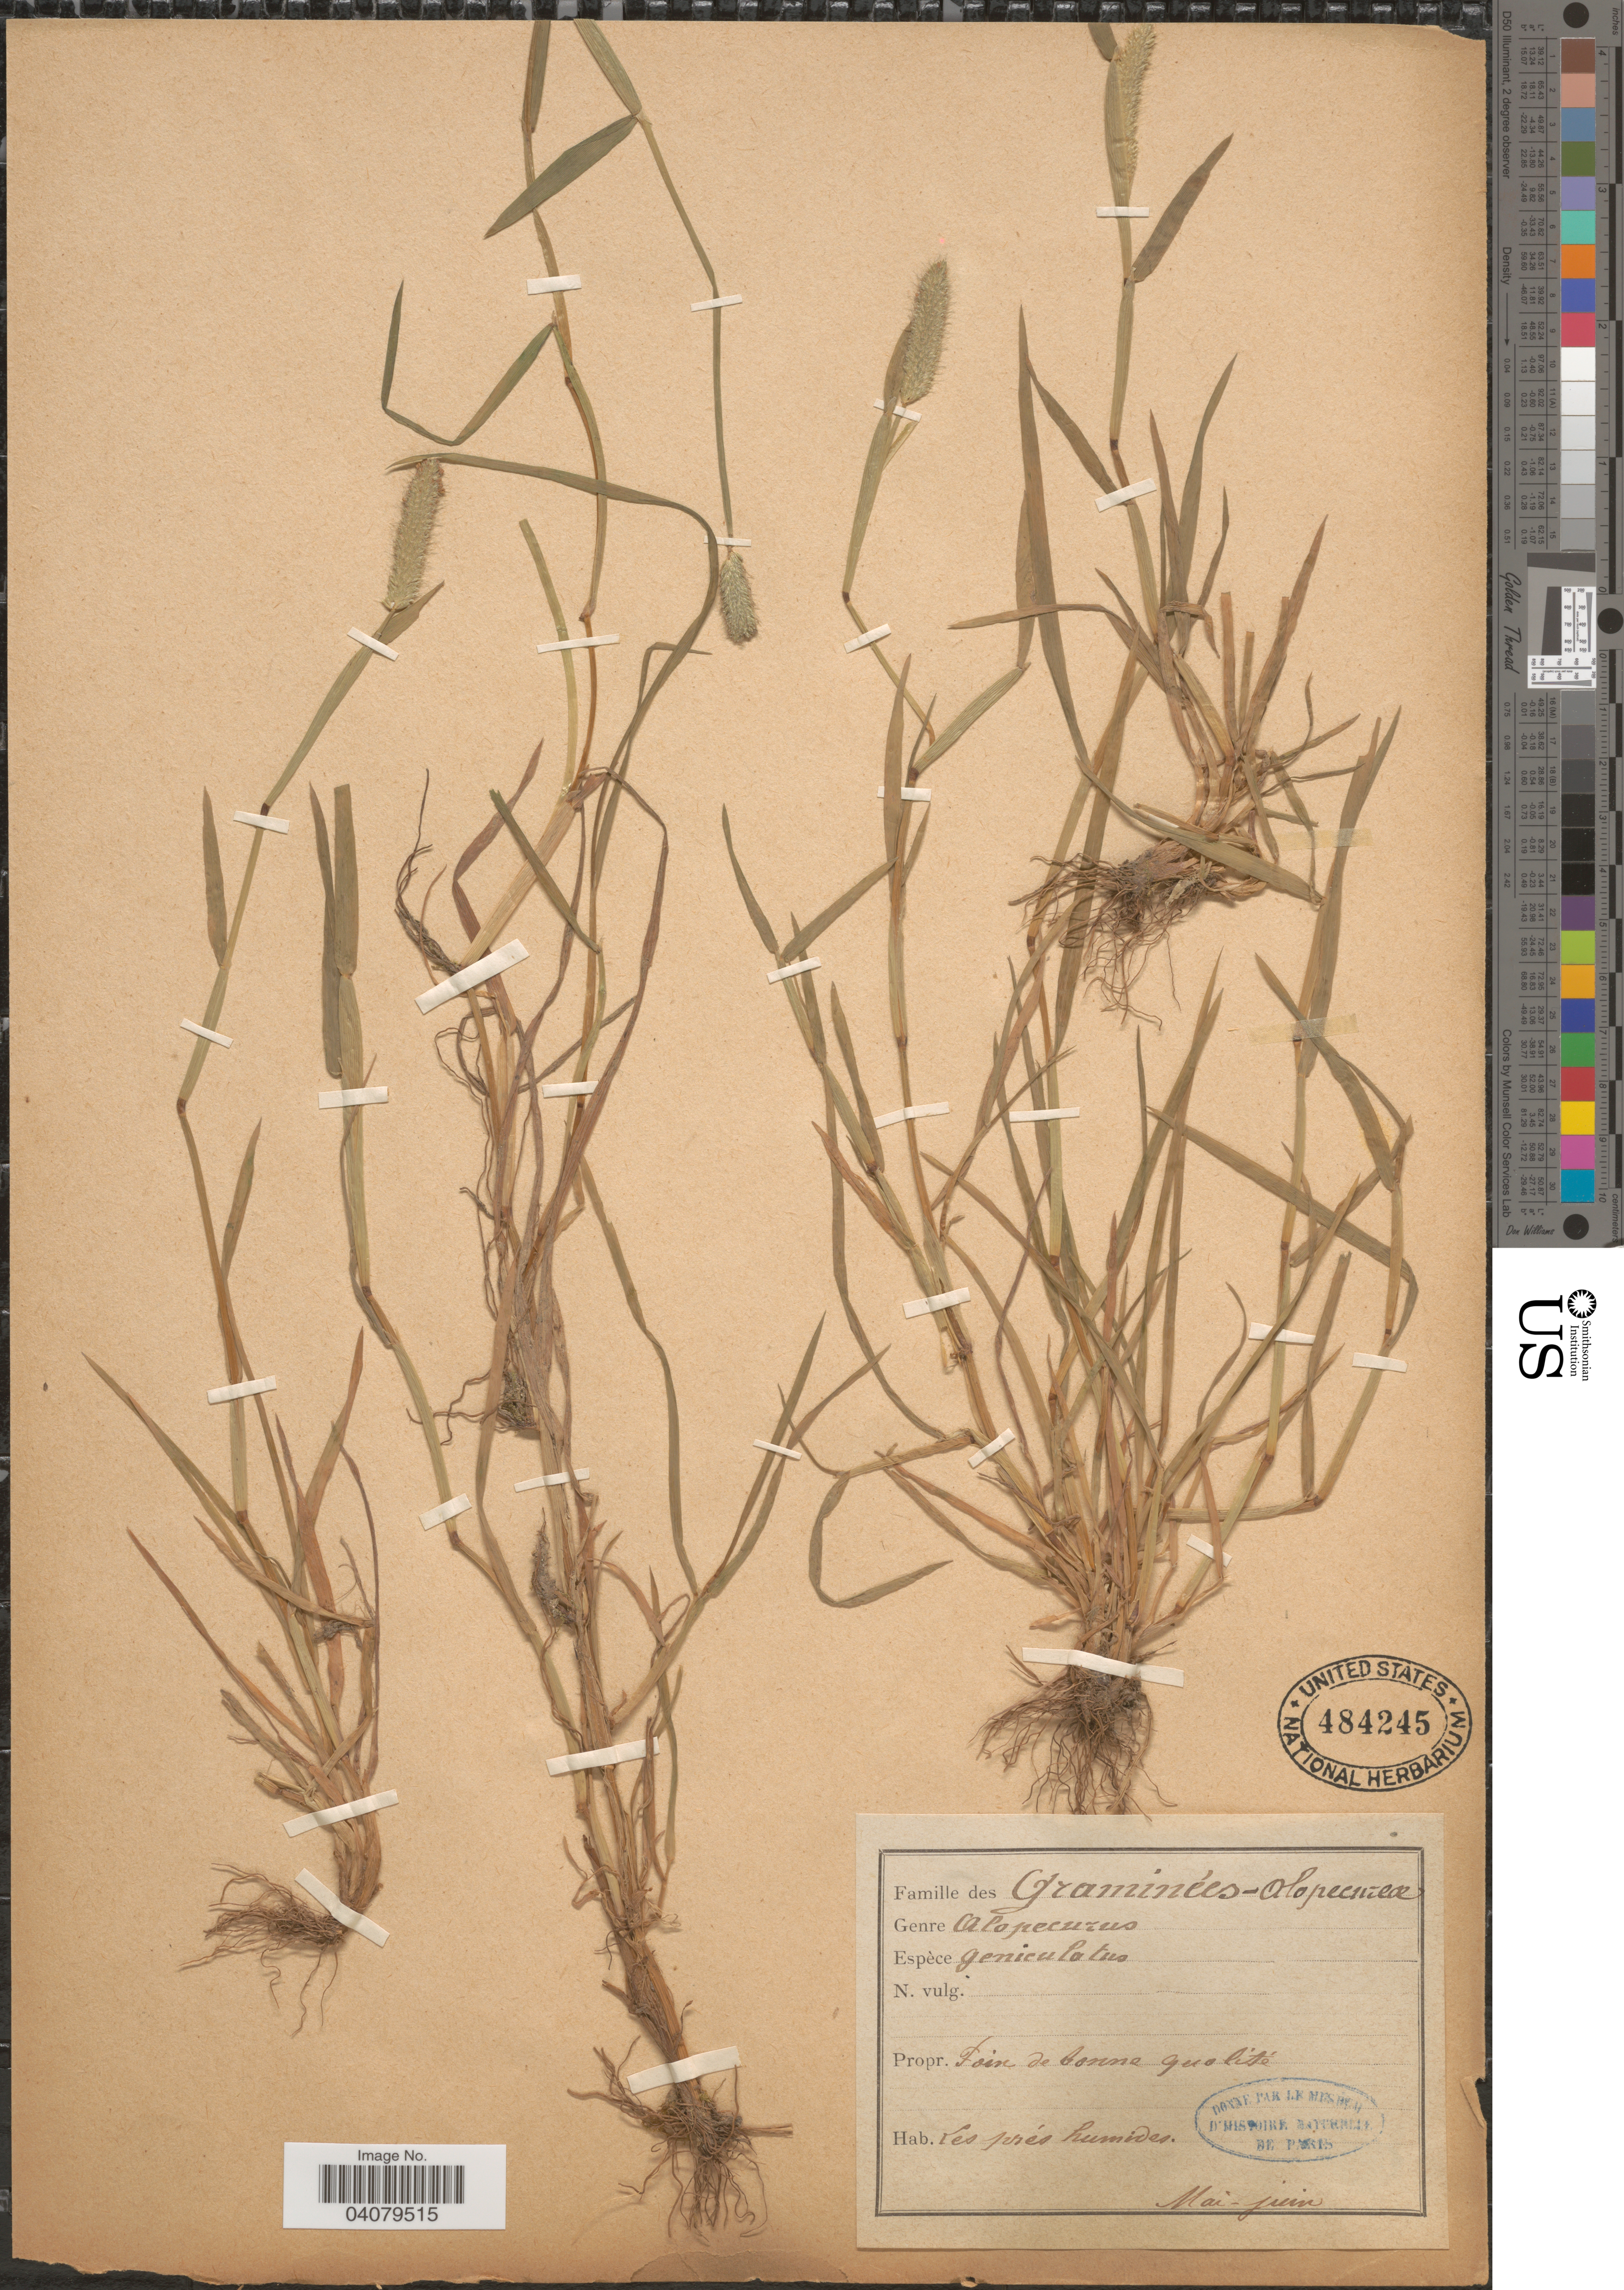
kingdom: Plantae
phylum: Tracheophyta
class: Liliopsida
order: Poales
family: Poaceae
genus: Alopecurus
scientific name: Alopecurus geniculatus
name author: L.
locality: Les prés humides.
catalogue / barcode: US 484245